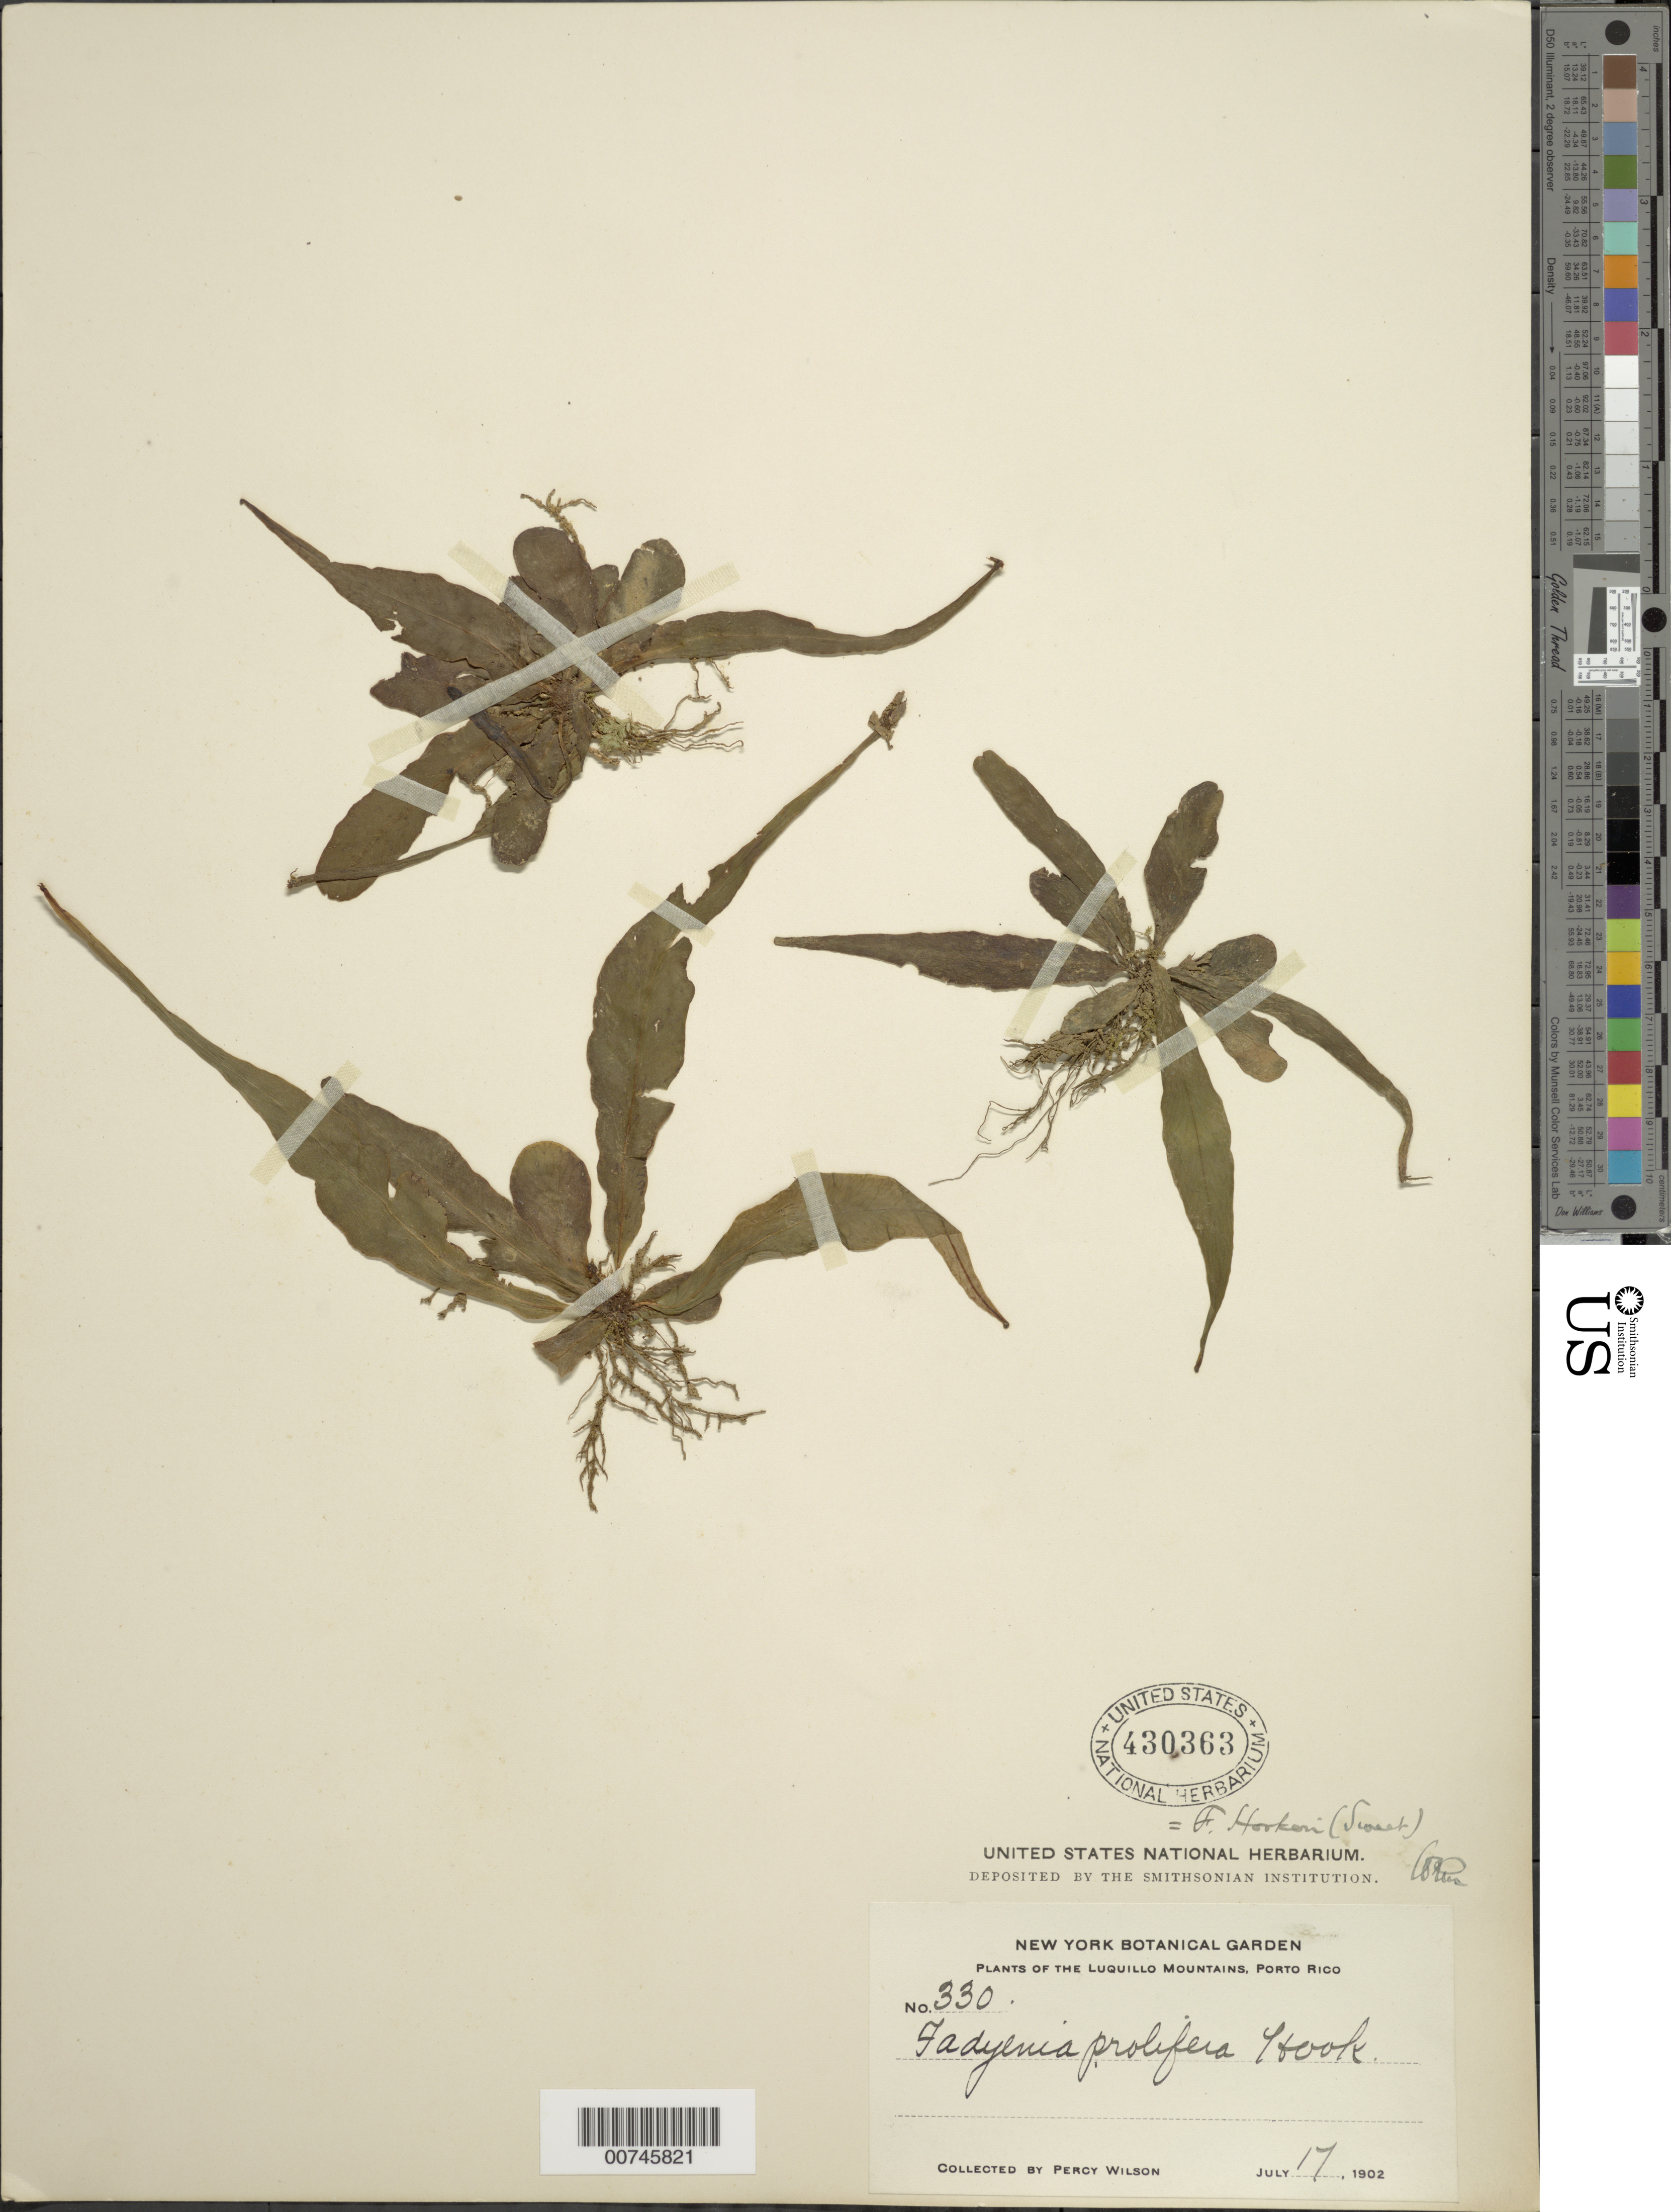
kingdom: Plantae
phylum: Tracheophyta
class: Polypodiopsida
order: Polypodiales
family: Tectariaceae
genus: Tectaria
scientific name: Tectaria hookeri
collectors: P. Wilson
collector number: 330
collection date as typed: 17 Jul 1902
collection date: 1902-07-17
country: Puerto Rico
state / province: Luquillo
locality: Luquillo Mountains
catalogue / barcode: US 430363